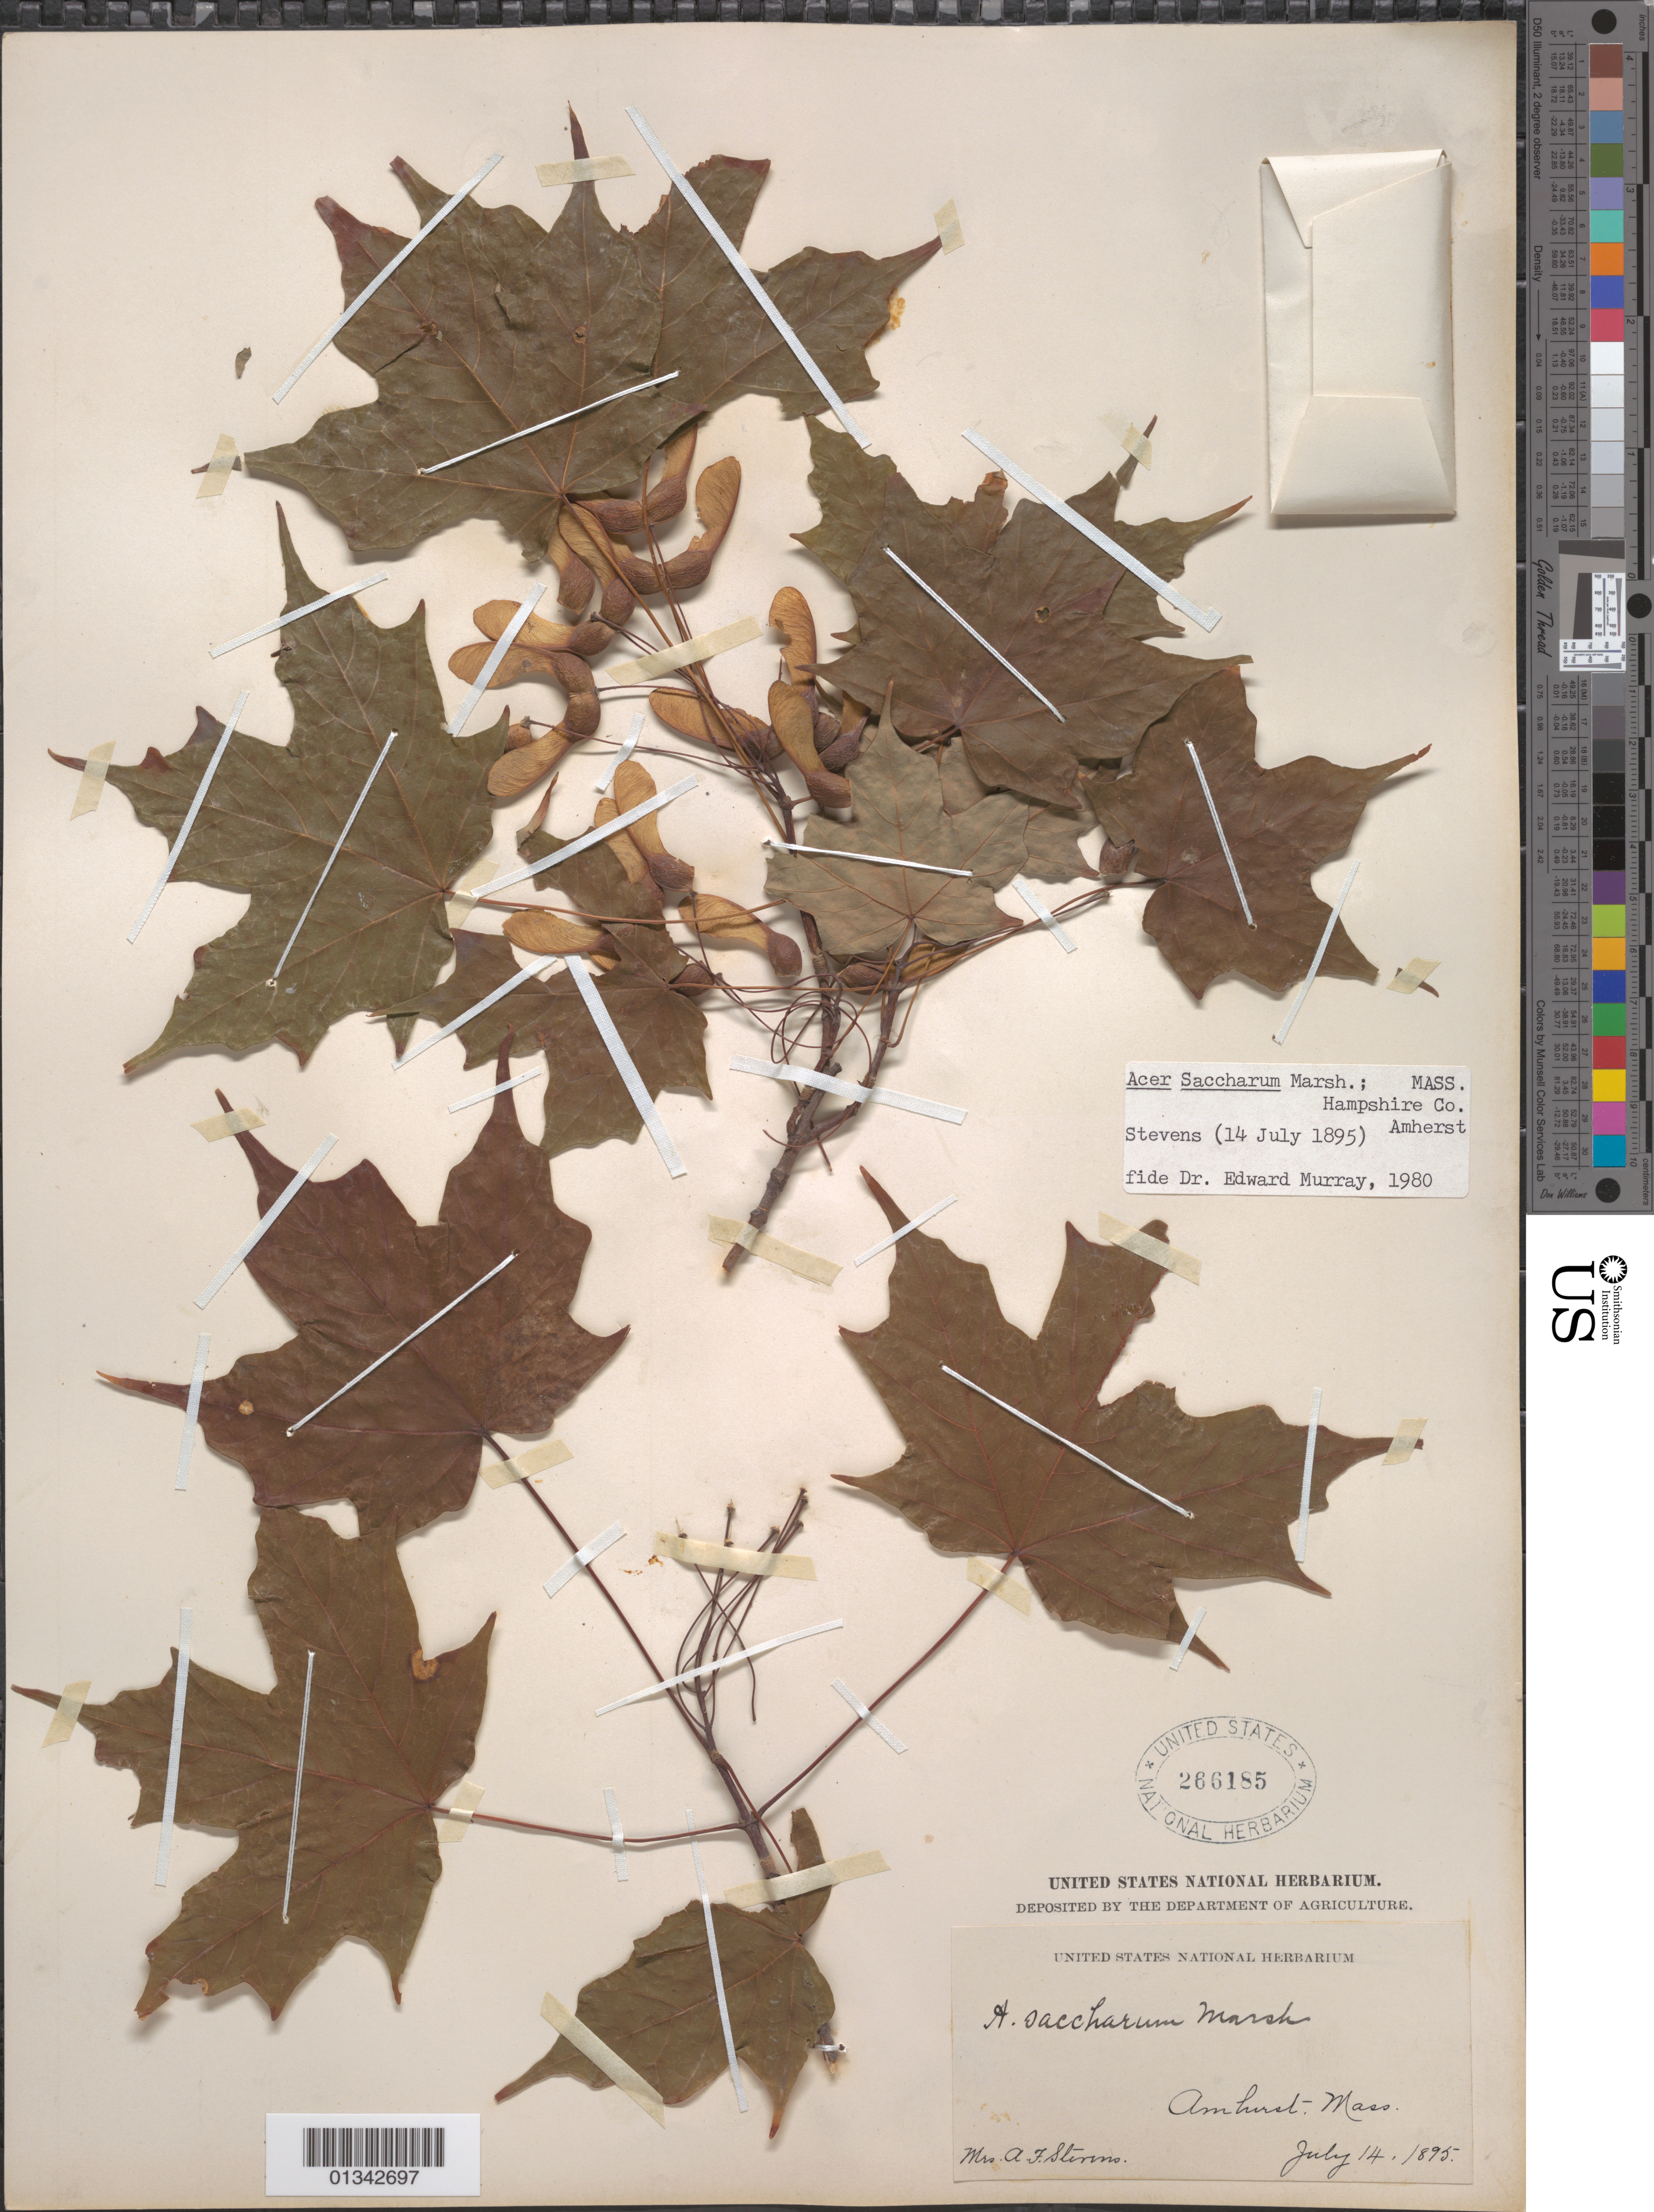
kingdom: Plantae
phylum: Tracheophyta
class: Magnoliopsida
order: Sapindales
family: Sapindaceae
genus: Acer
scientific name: Acer saccharum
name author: Marshall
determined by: Murray, Edward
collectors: A. Stevens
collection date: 1895-07-14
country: United States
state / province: Massachusetts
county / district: Hampshire County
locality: Amhurst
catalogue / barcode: US 266185